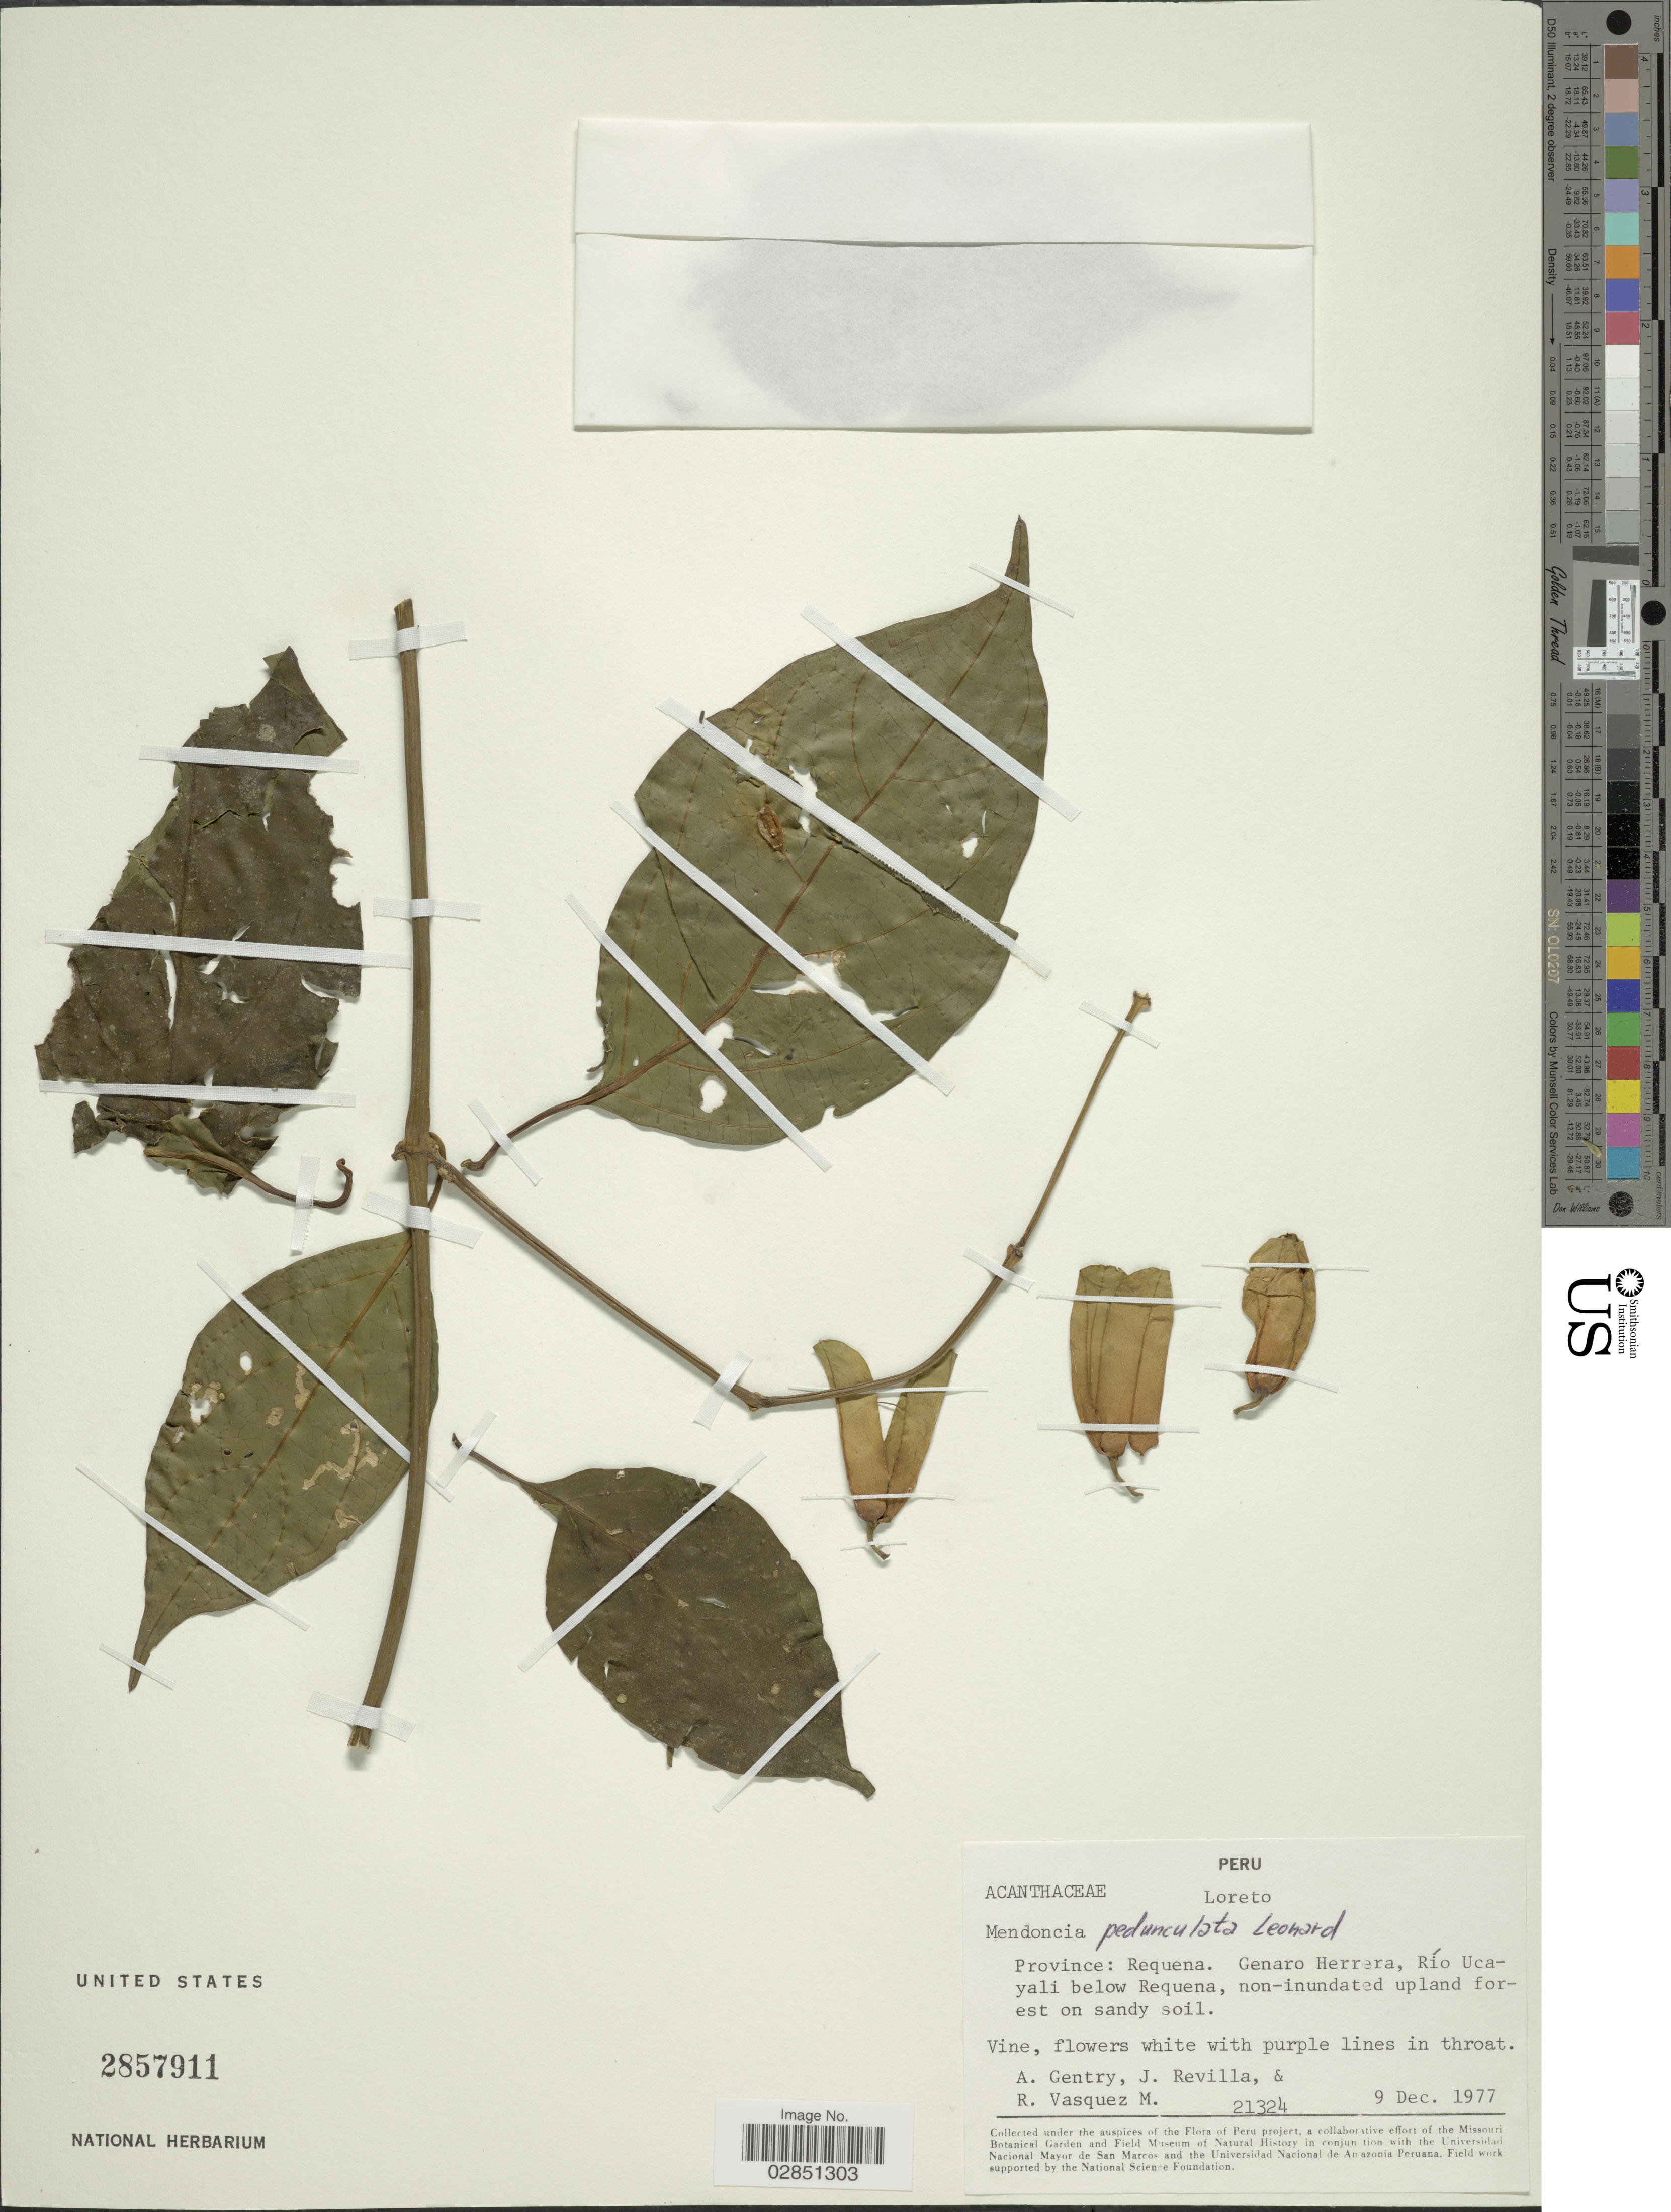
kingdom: Plantae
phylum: Tracheophyta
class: Magnoliopsida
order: Lamiales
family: Acanthaceae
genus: Mendoncia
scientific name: Mendoncia pedunculata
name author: Leonard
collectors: A. H. Gentry, J. Revilla & R. Vásquez M.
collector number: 21324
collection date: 1977-12-09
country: Peru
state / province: Loreto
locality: Province: Requena. Genaro Hererra, Río Ucayali below Requena.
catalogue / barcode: US 2857911